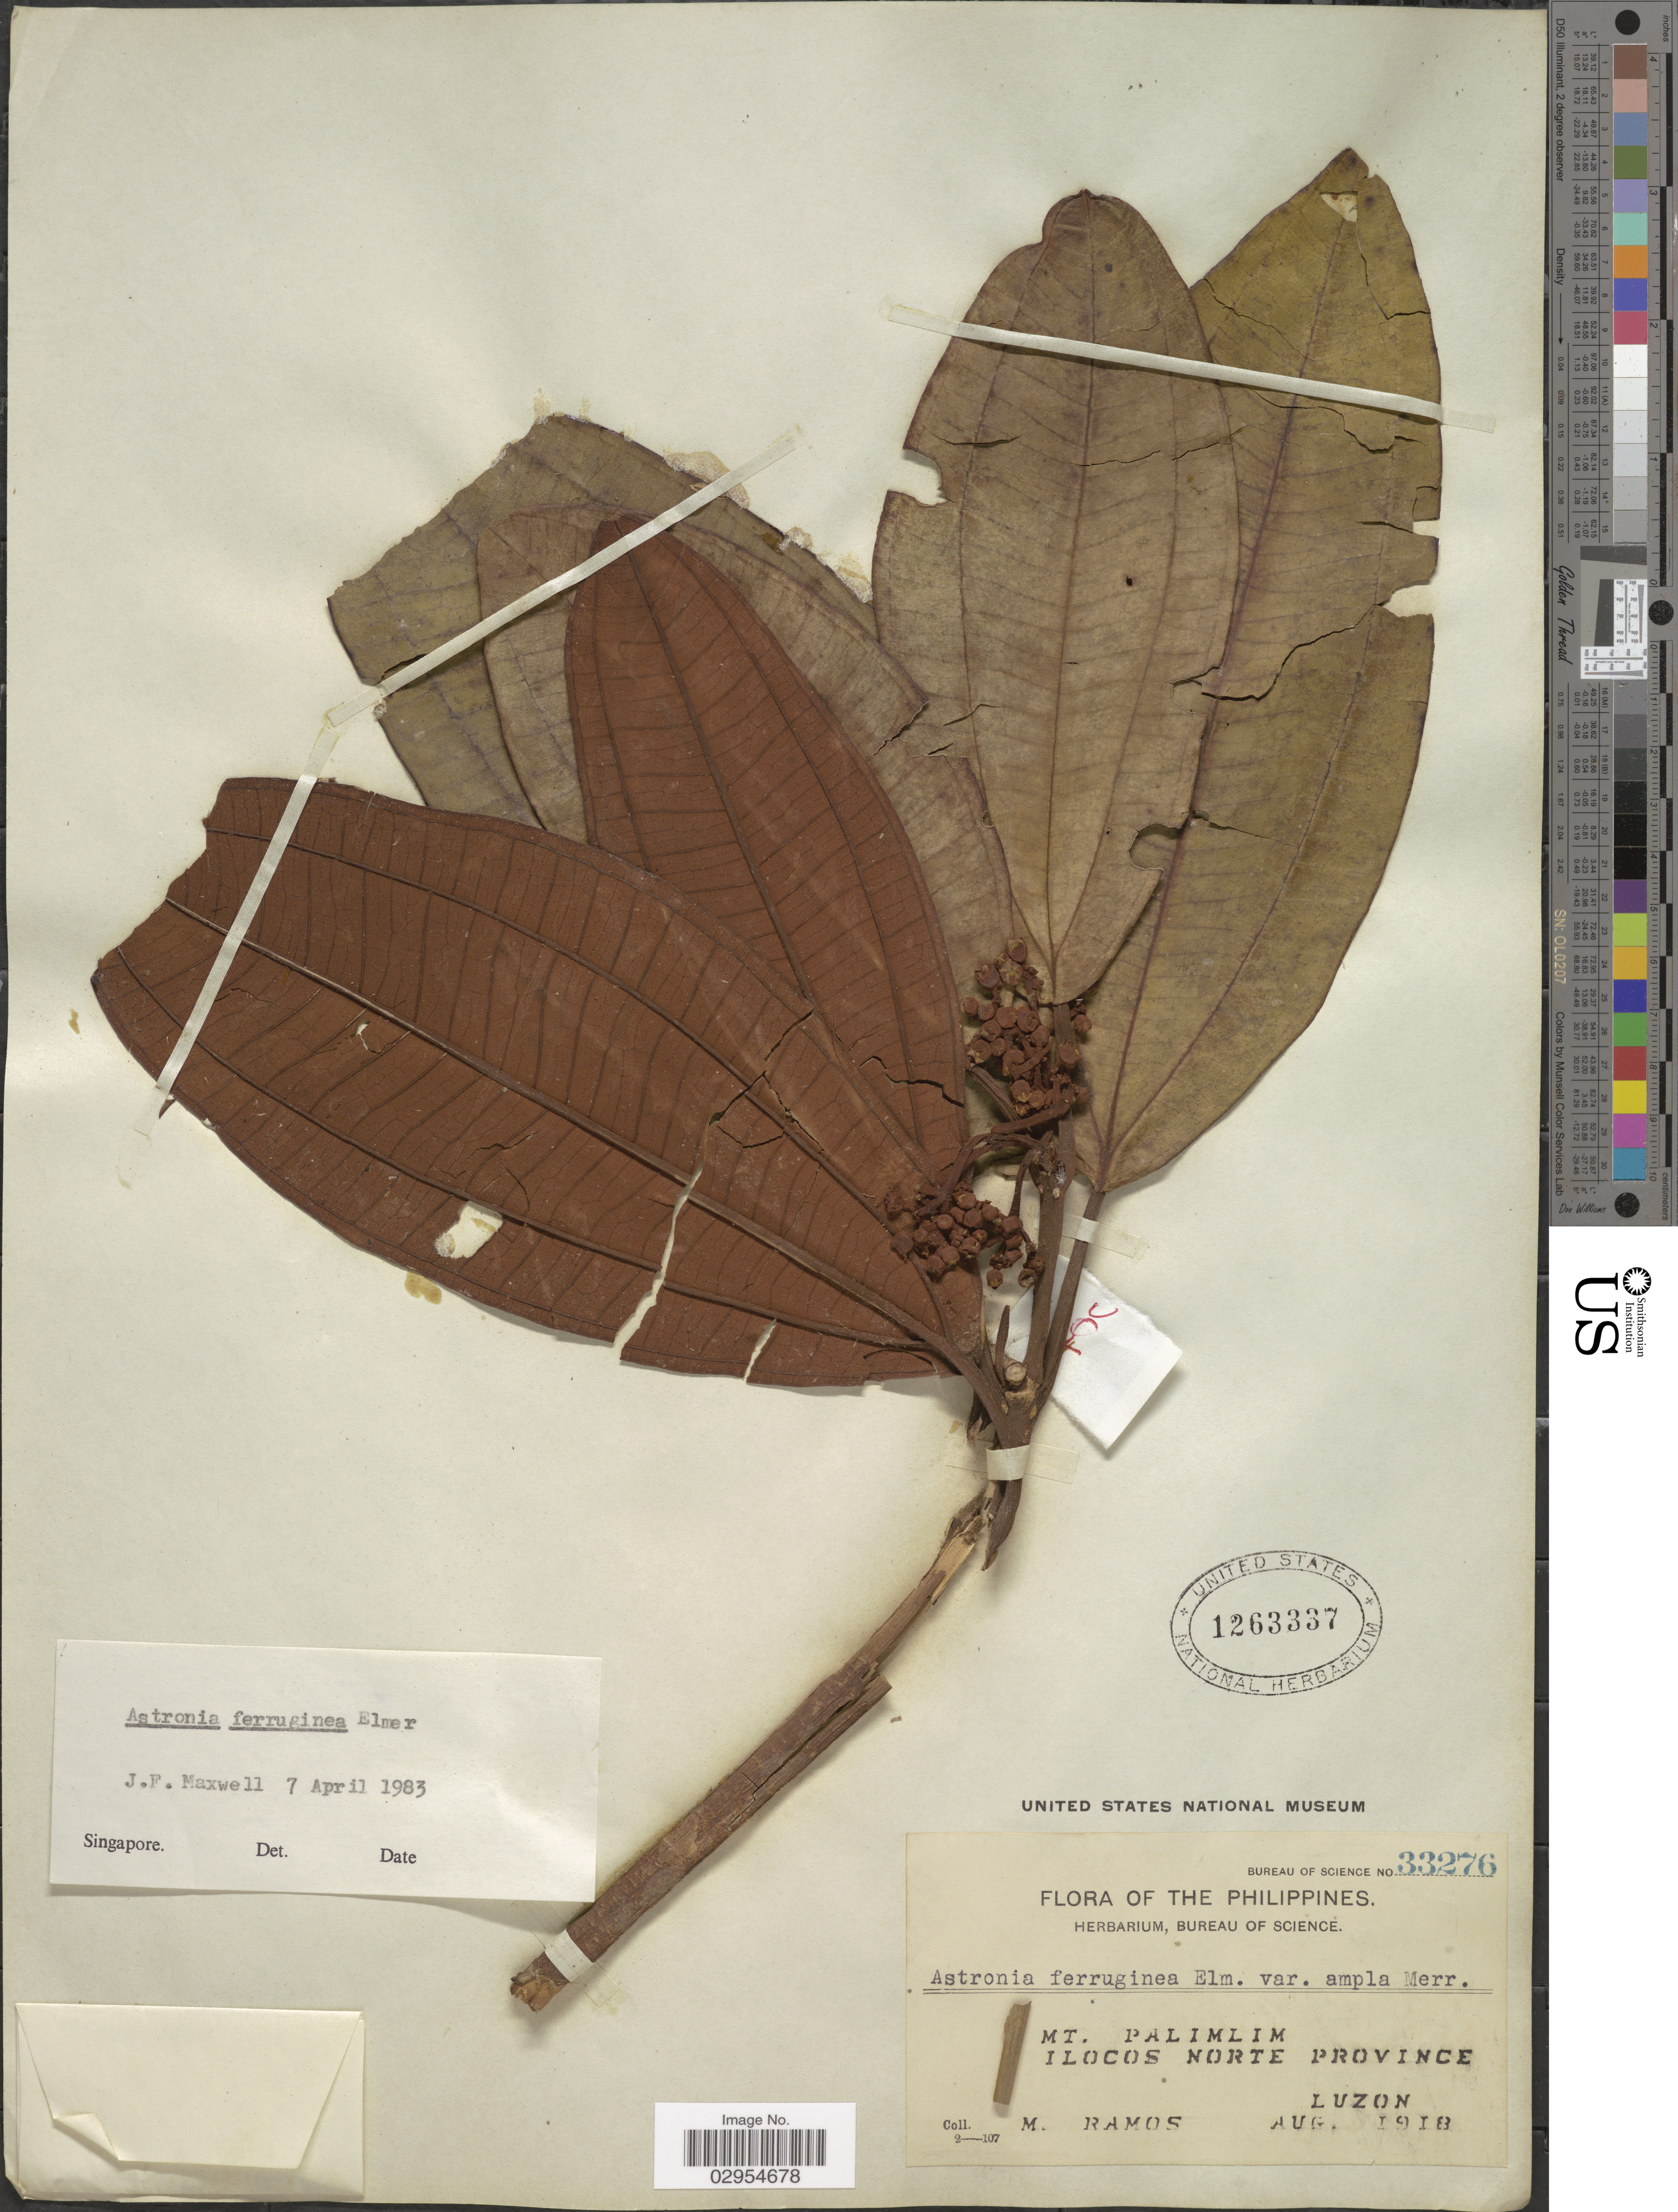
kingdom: Plantae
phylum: Tracheophyta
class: Magnoliopsida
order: Myrtales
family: Melastomataceae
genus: Astronia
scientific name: Astronia ferruginea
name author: Elmer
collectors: M. Ramos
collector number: Bureau of Science 33276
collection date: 1918-08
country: Philippines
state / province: Ilocos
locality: Mt. Palimlim, Ilocos Norte Province, Luzon.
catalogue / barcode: US 1263337